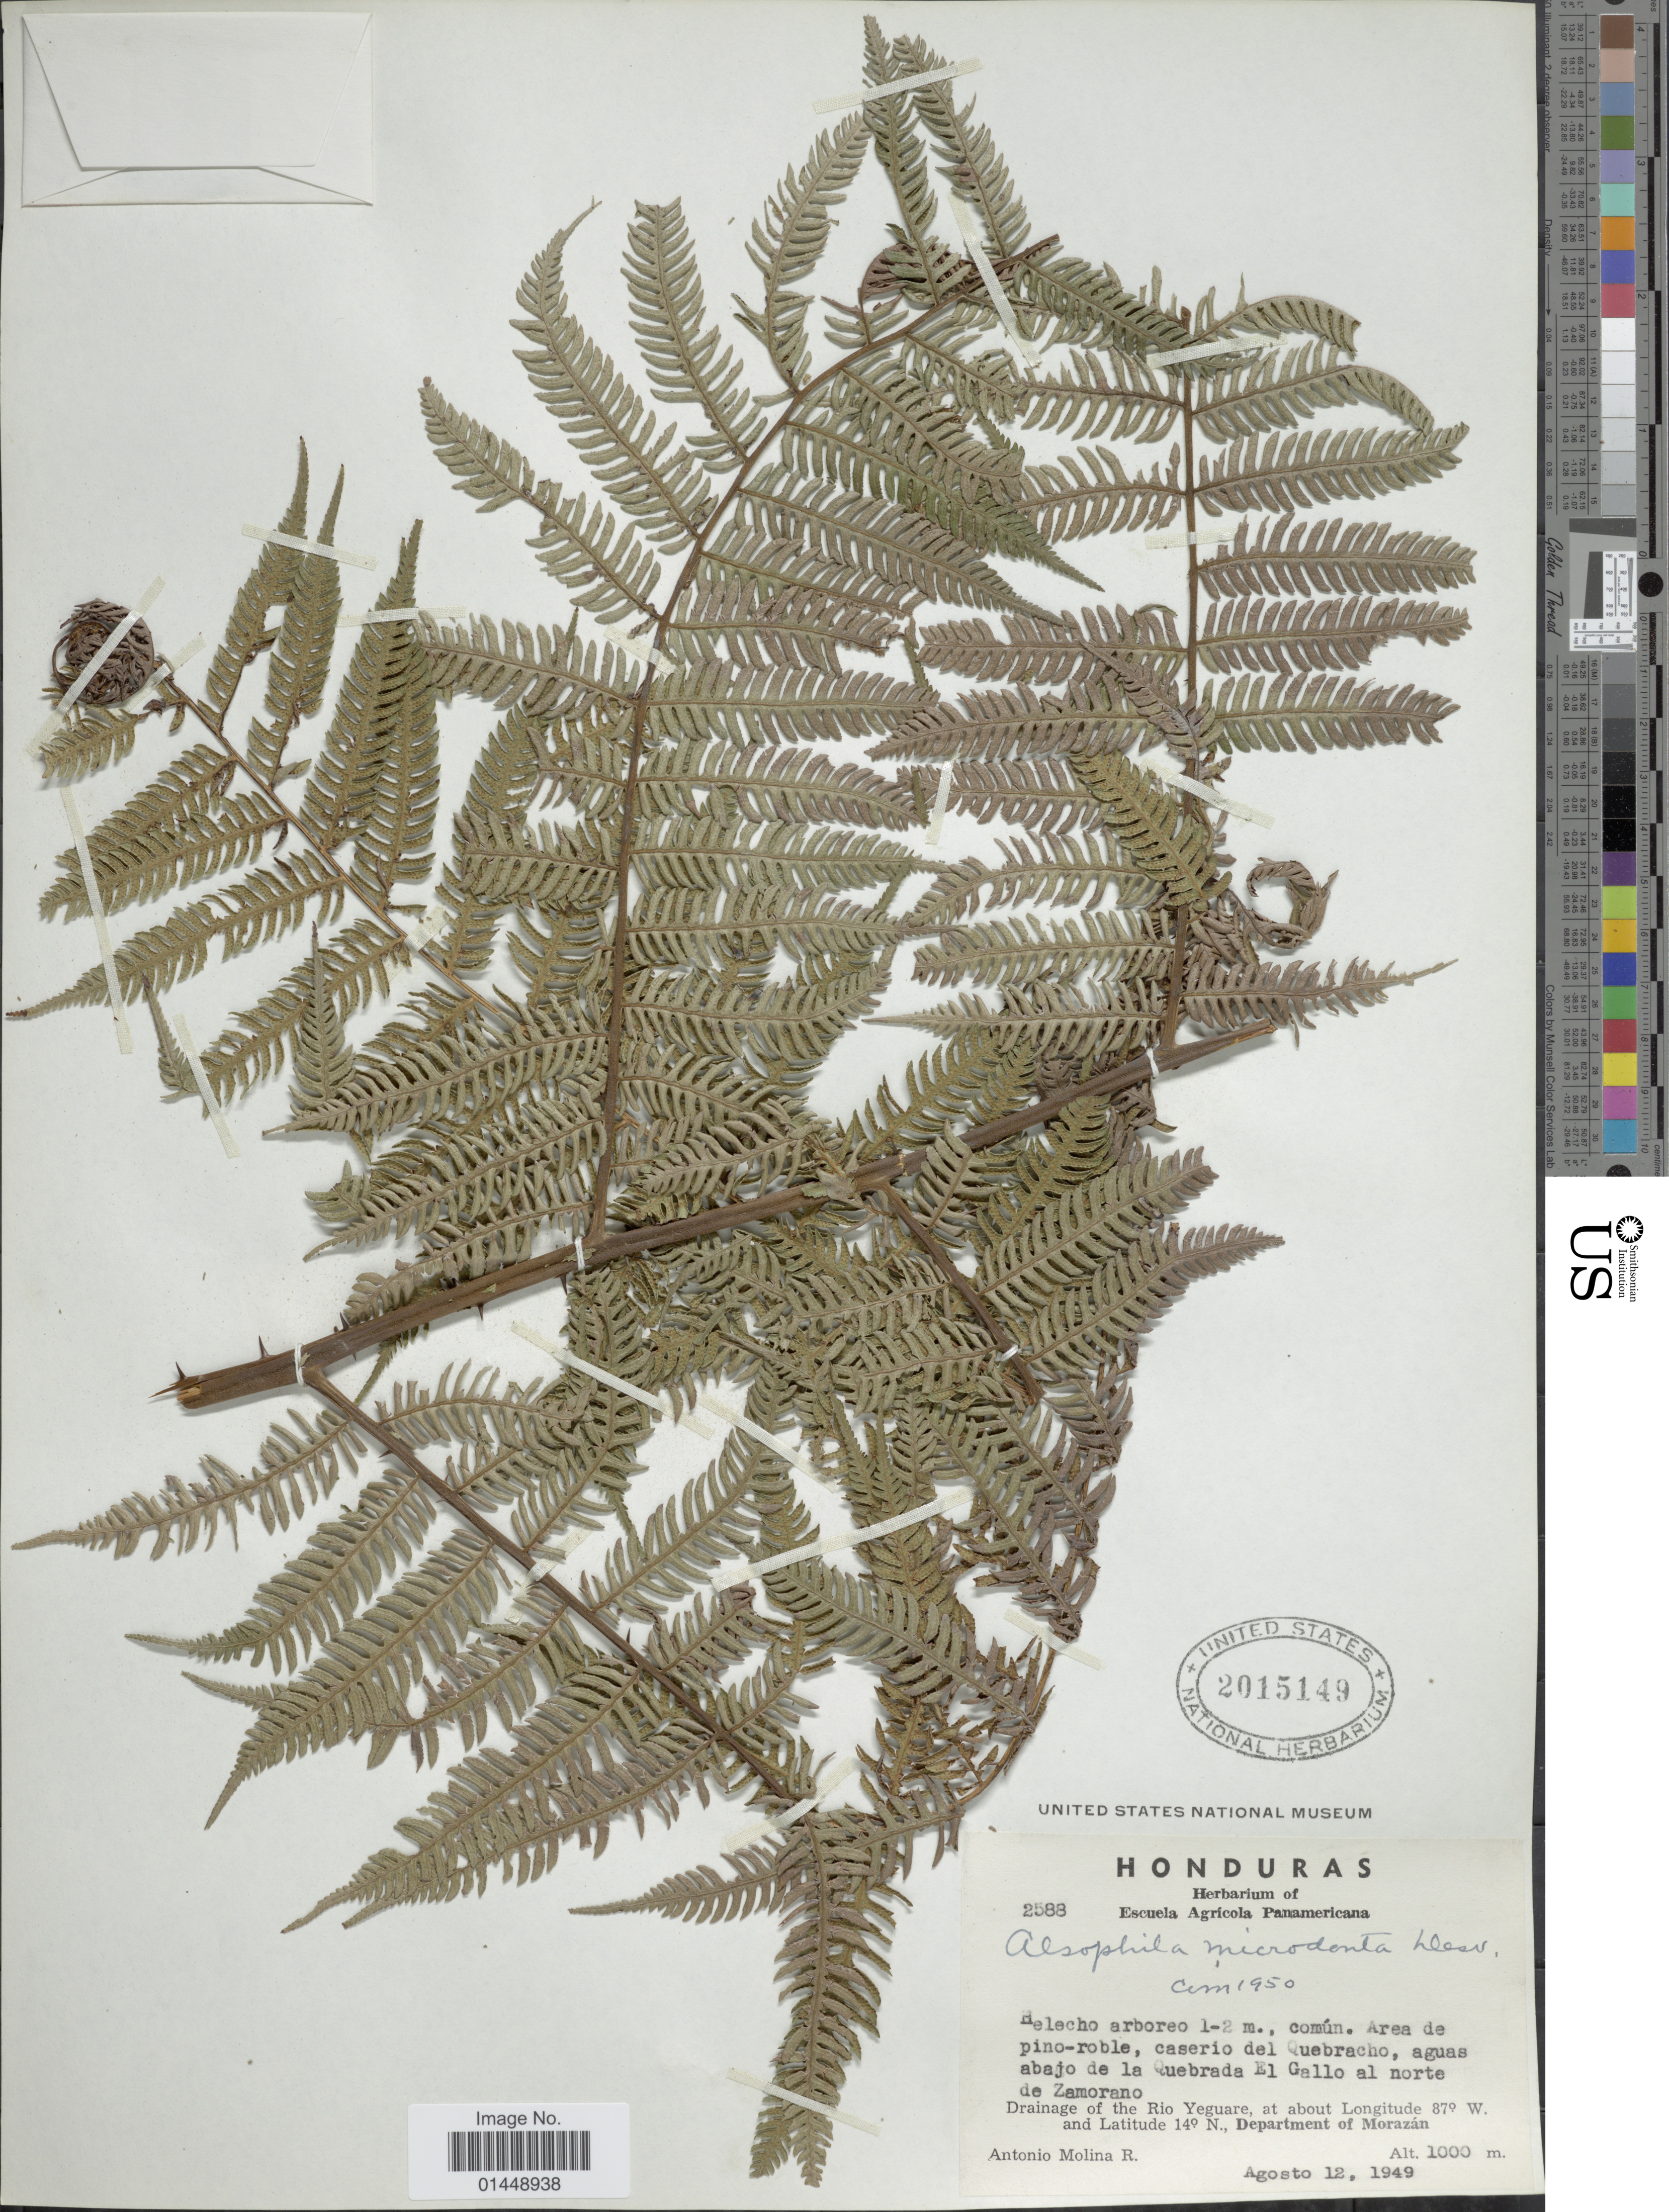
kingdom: Plantae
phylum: Tracheophyta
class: Polypodiopsida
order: Cyatheales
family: Cyatheaceae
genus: Cyathea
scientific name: Cyathea microdonta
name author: (Desv.) Domin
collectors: A. Molina R.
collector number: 2588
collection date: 1949-08-12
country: Honduras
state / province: Fco. Morazán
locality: Area de pine-roble, caserio del Quebrada, aguas abajo de la Quebrada El Gallo al norte de Zamorano. Drainage of the Rio Yeguare, Department of Morazán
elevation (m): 1000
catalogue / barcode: US 2015149